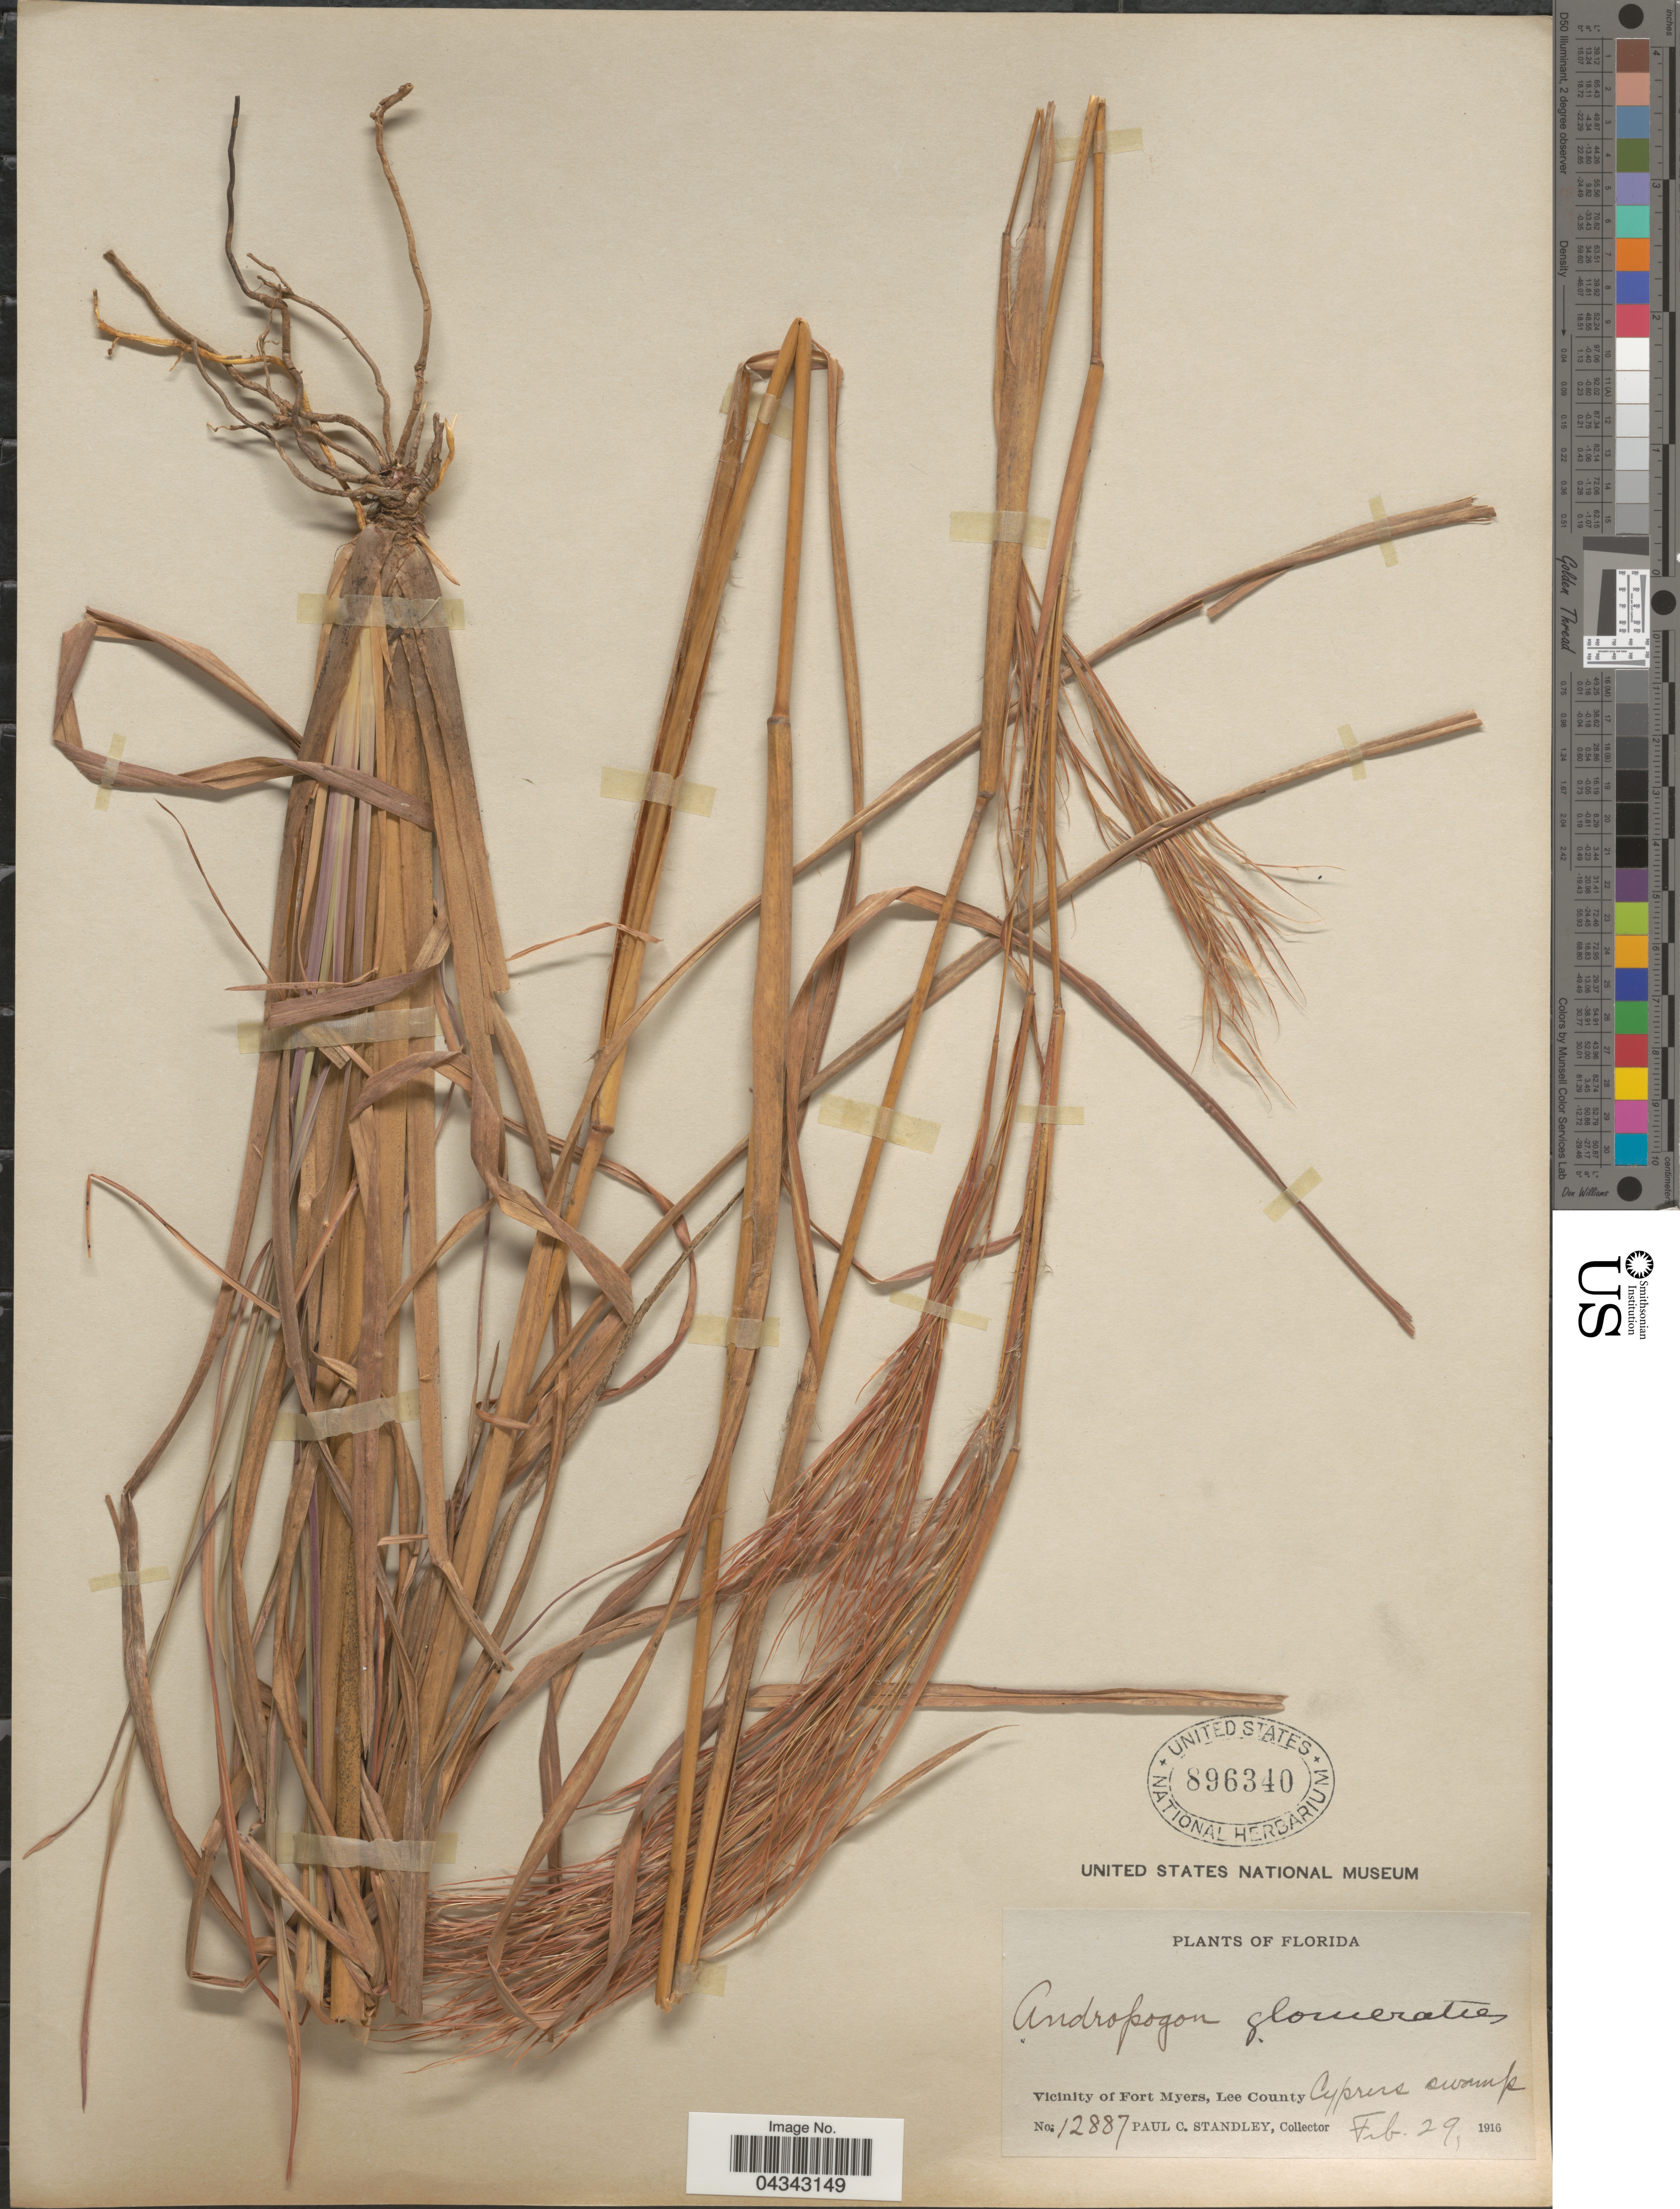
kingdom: Plantae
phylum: Tracheophyta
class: Liliopsida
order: Poales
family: Poaceae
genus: Andropogon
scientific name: Andropogon glomeratus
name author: (Walter) Britton, Stearns & Poggenb.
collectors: P. C. Standley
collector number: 12887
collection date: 1916-02-29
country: United States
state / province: Florida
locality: Vicinity of Fort Myers, Lee County. Cypress swamp.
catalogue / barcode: US 896340